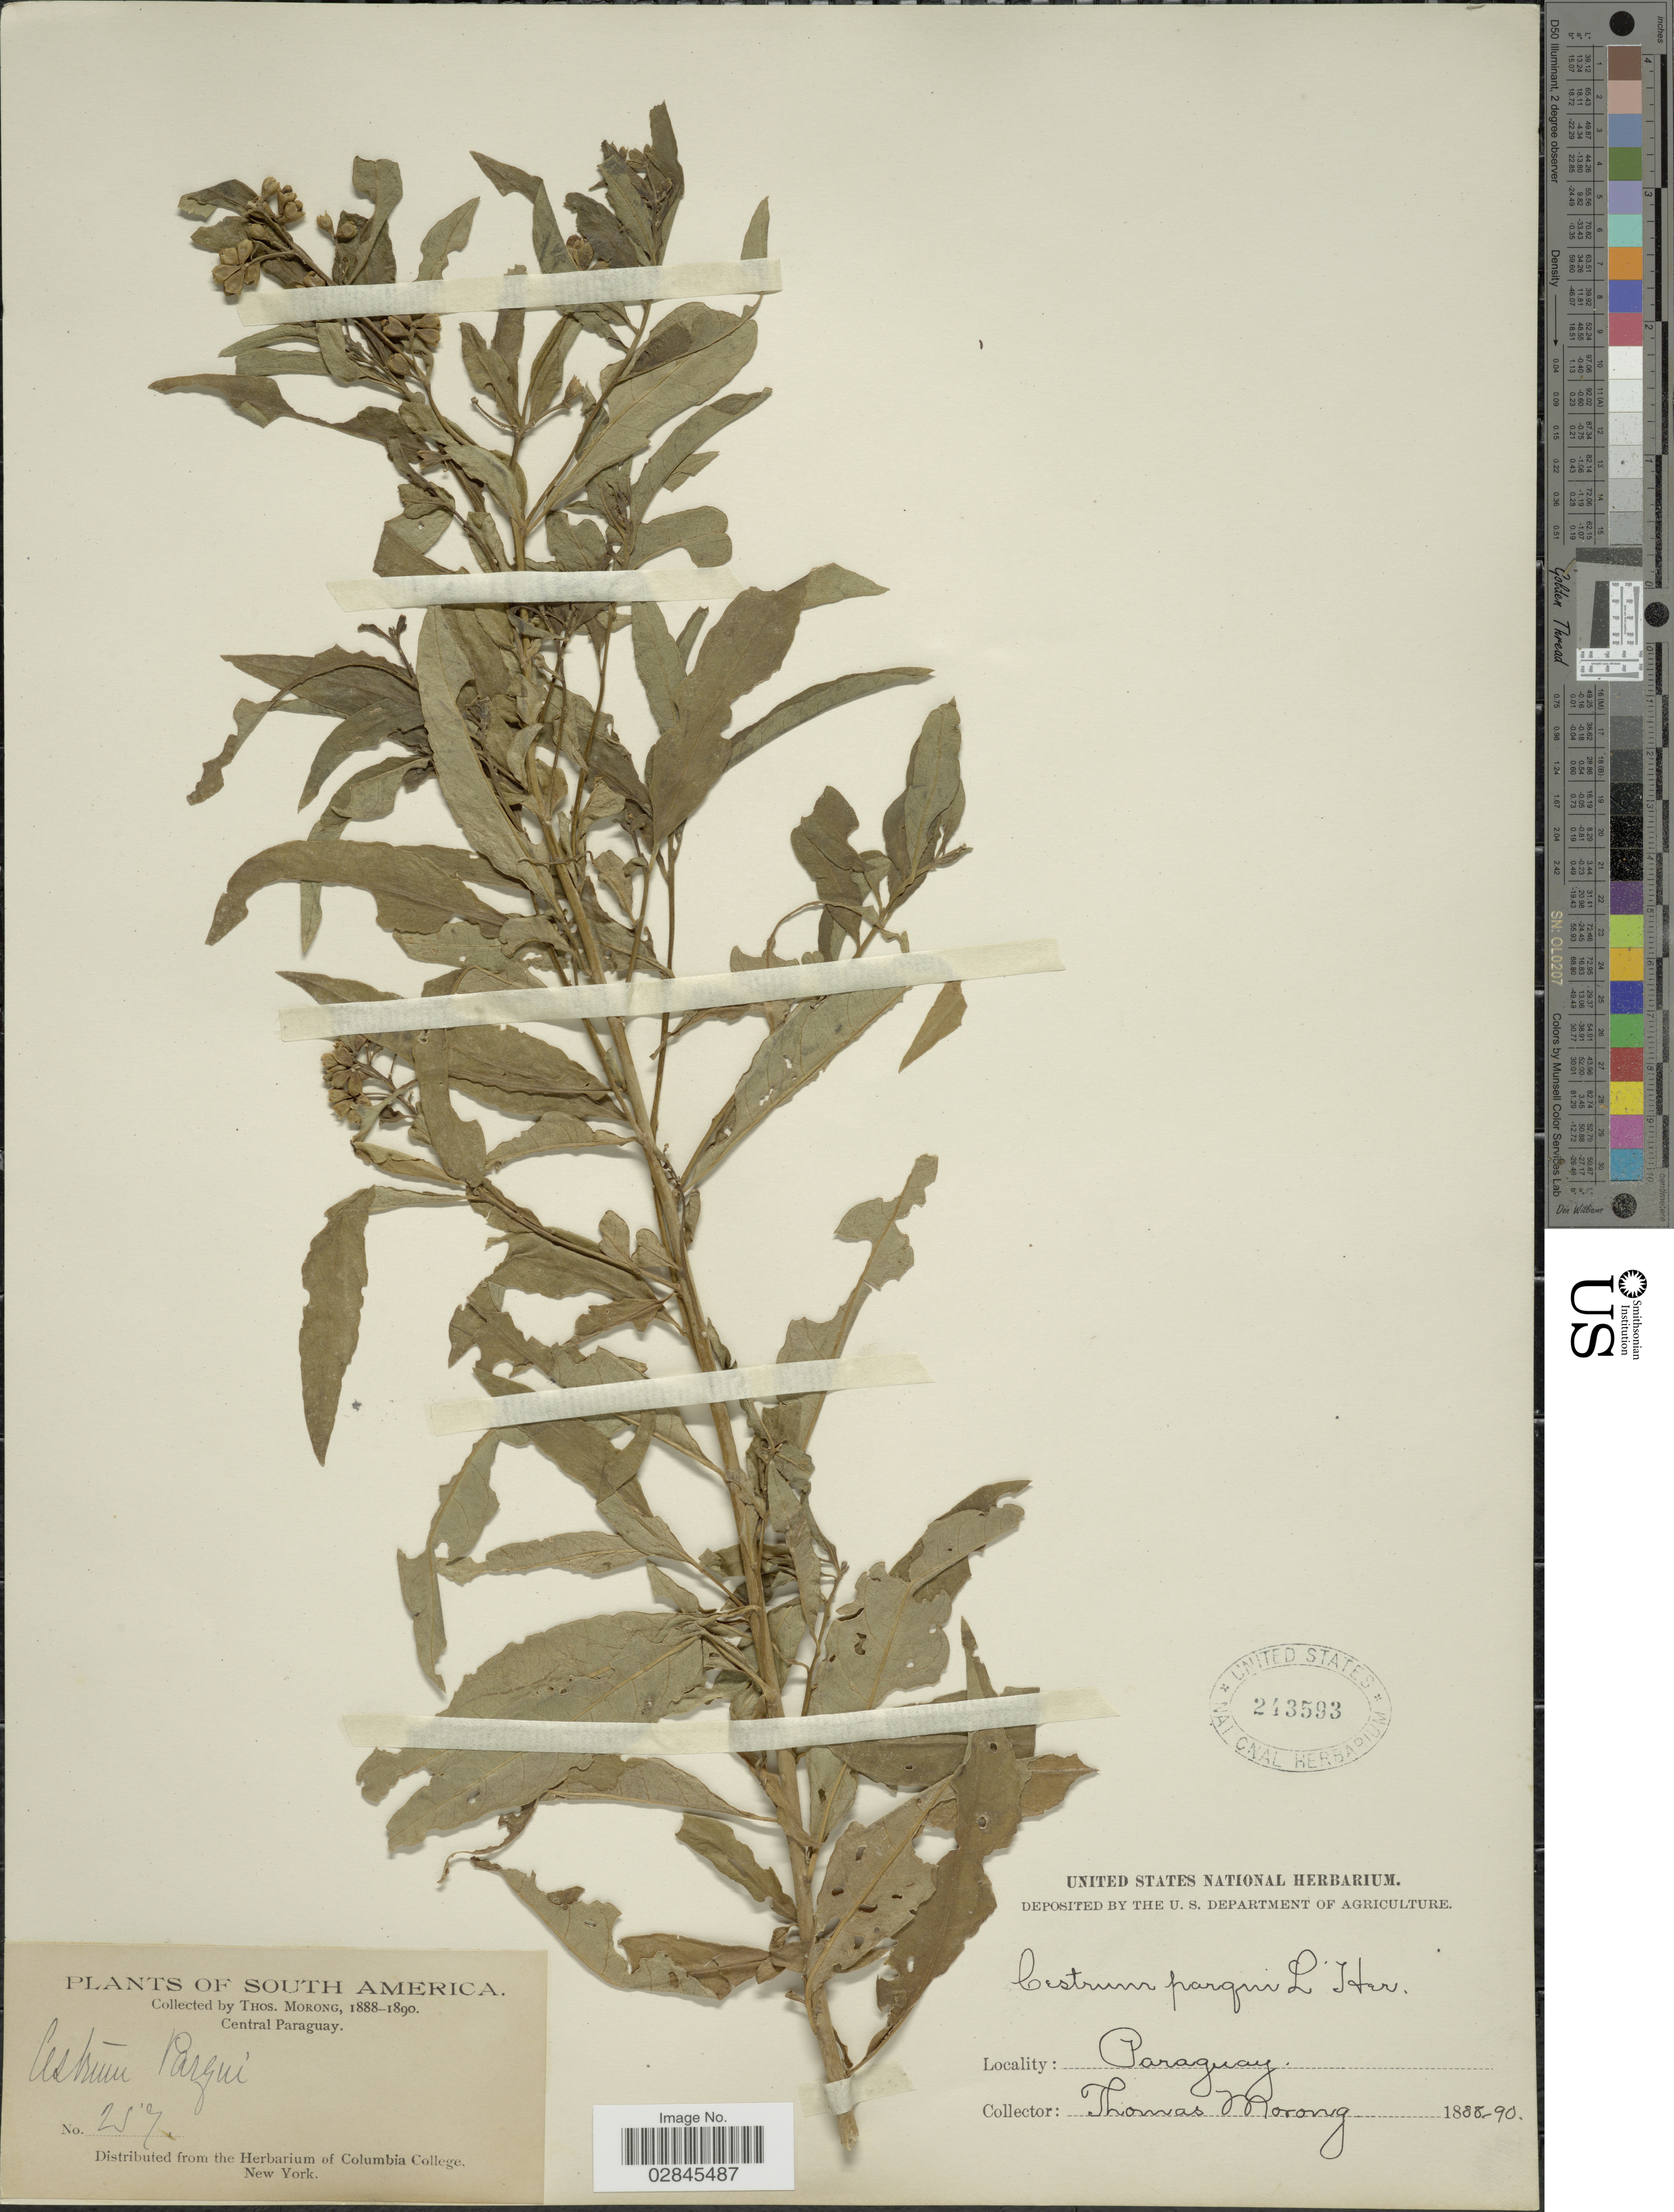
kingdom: Plantae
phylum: Tracheophyta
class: Magnoliopsida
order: Solanales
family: Solanaceae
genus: Cestrum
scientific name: Cestrum parqui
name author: L'Hér.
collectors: ex herb. T. Morong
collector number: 257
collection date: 1888/1890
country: Paraguay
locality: Central Paraguay.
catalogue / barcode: US 243593